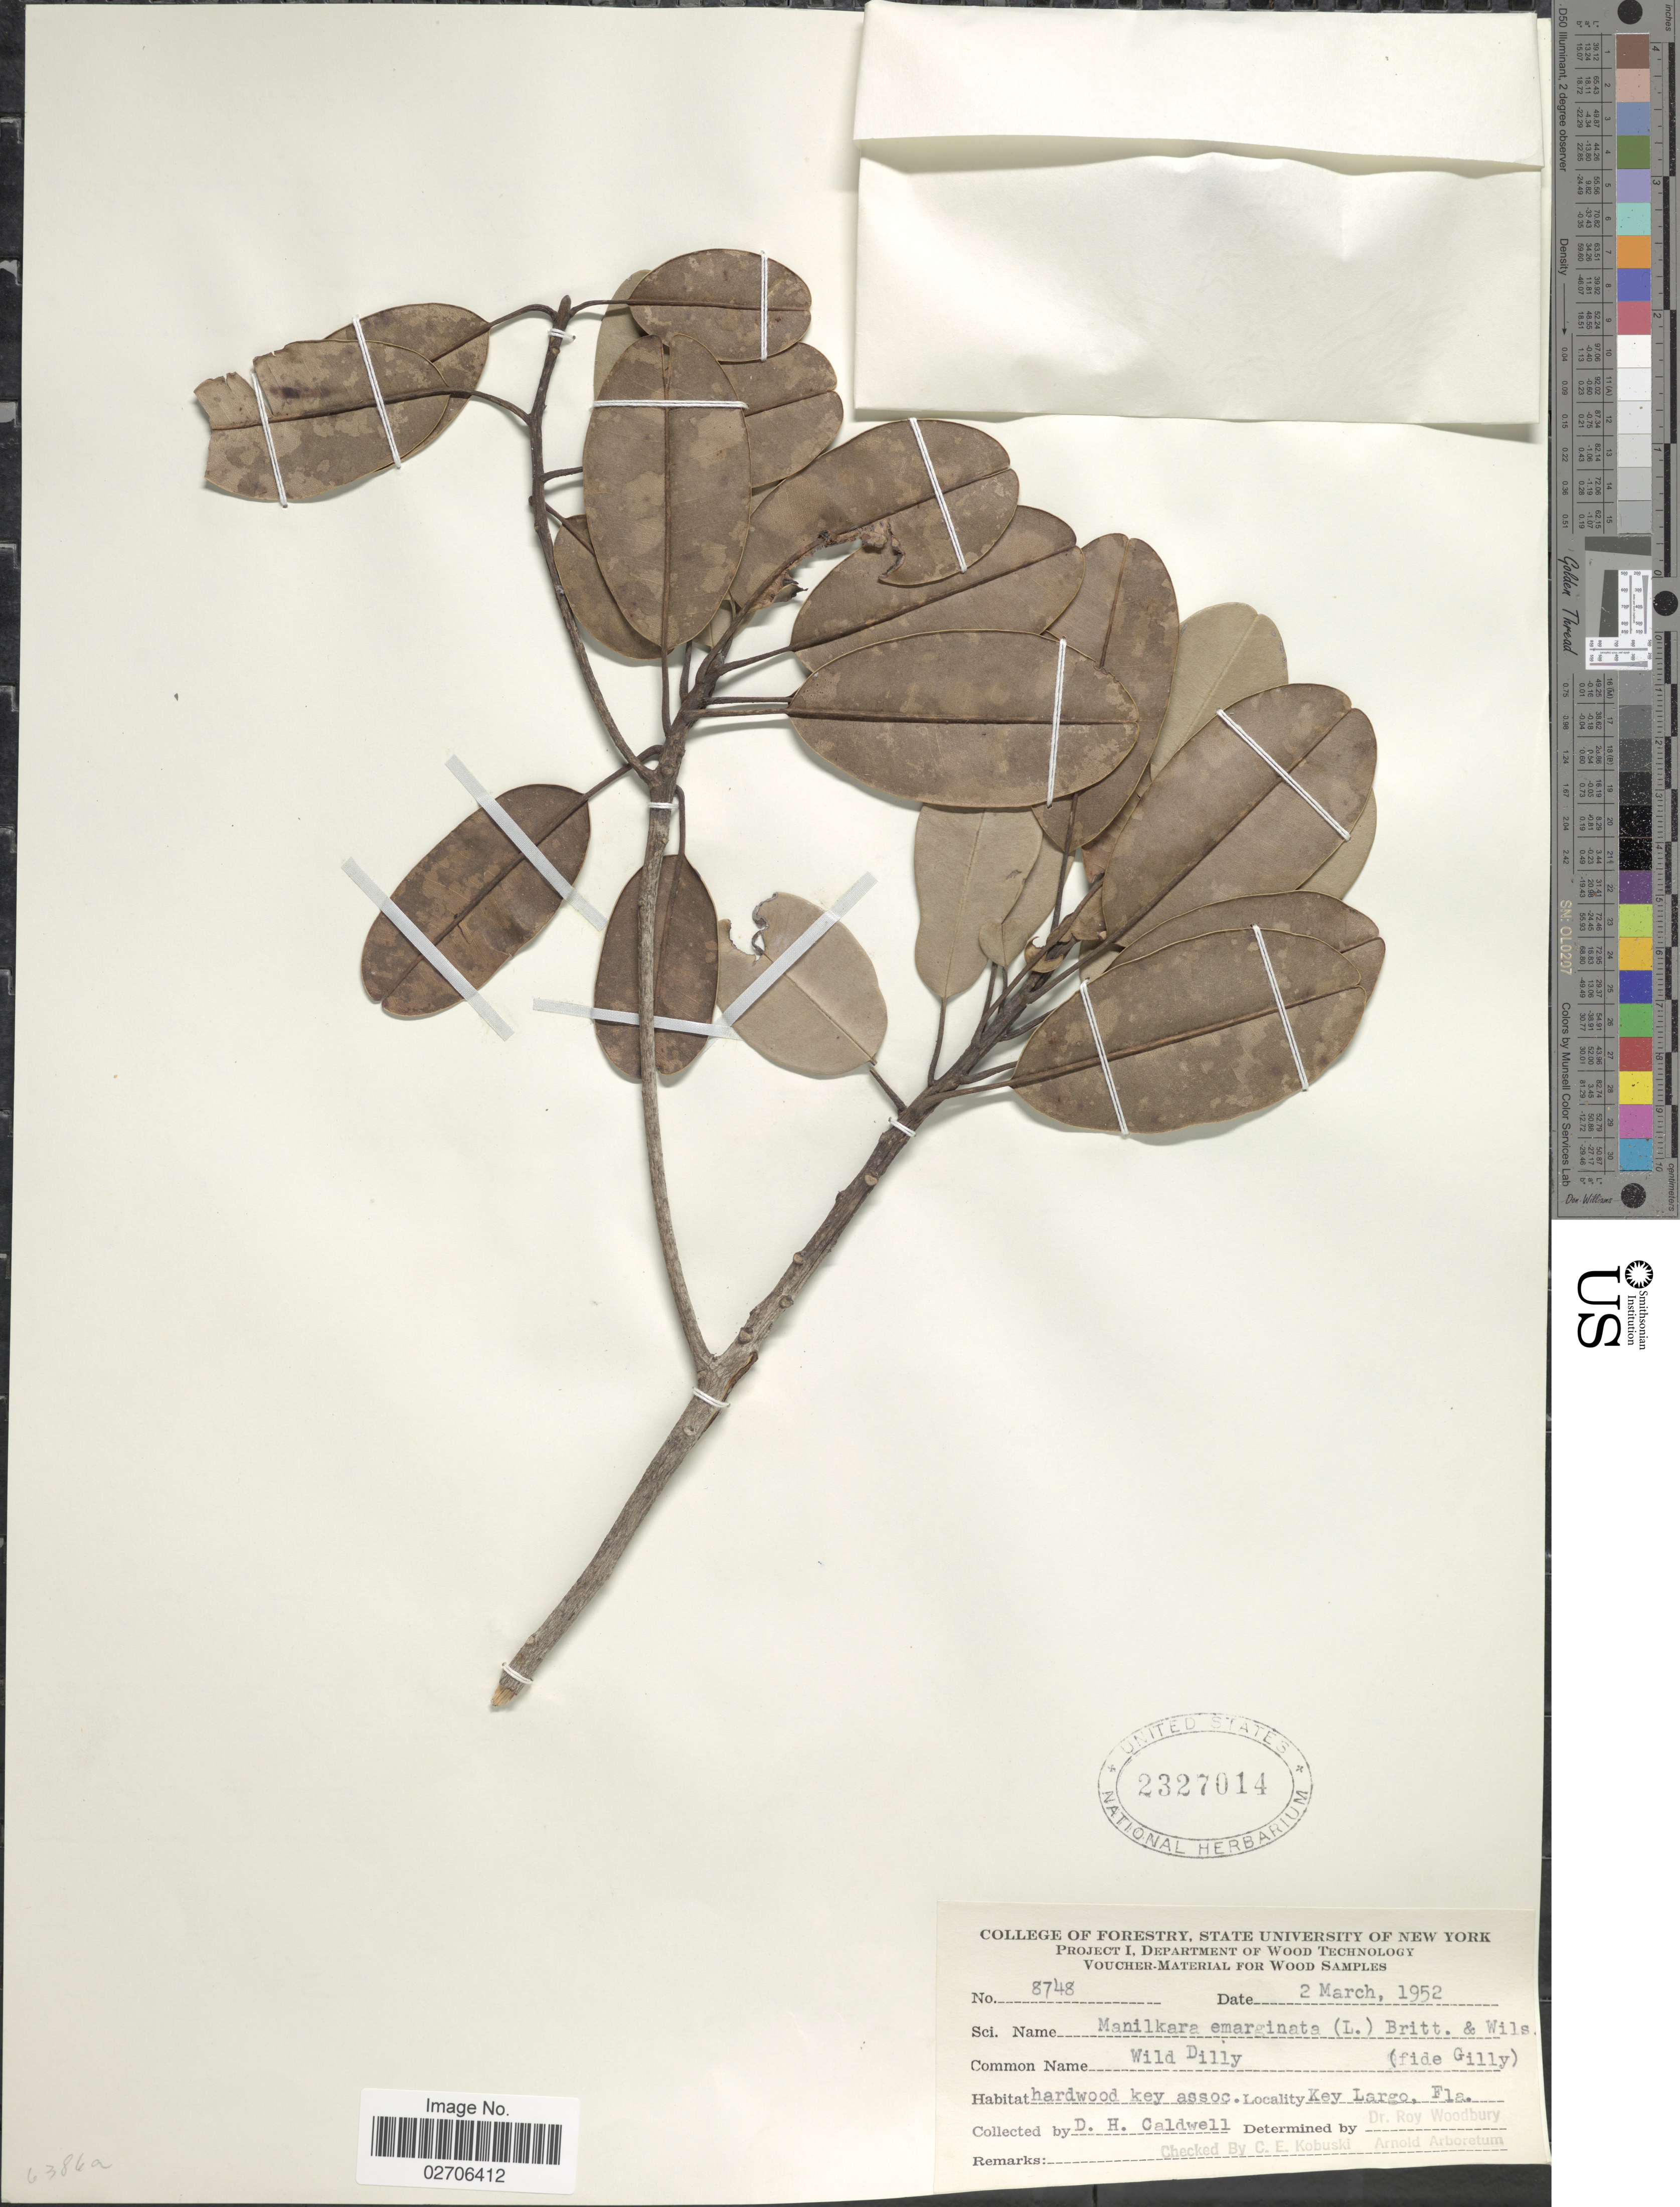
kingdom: Plantae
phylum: Tracheophyta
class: Magnoliopsida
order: Ericales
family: Sapotaceae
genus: Manilkara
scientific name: Manilkara emarginata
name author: (L.) Britton & P. Wilson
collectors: D. H. Caldwell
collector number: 8748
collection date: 1952-03-02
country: United States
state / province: Florida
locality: Key Largo, Fla.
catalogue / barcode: US 2327014